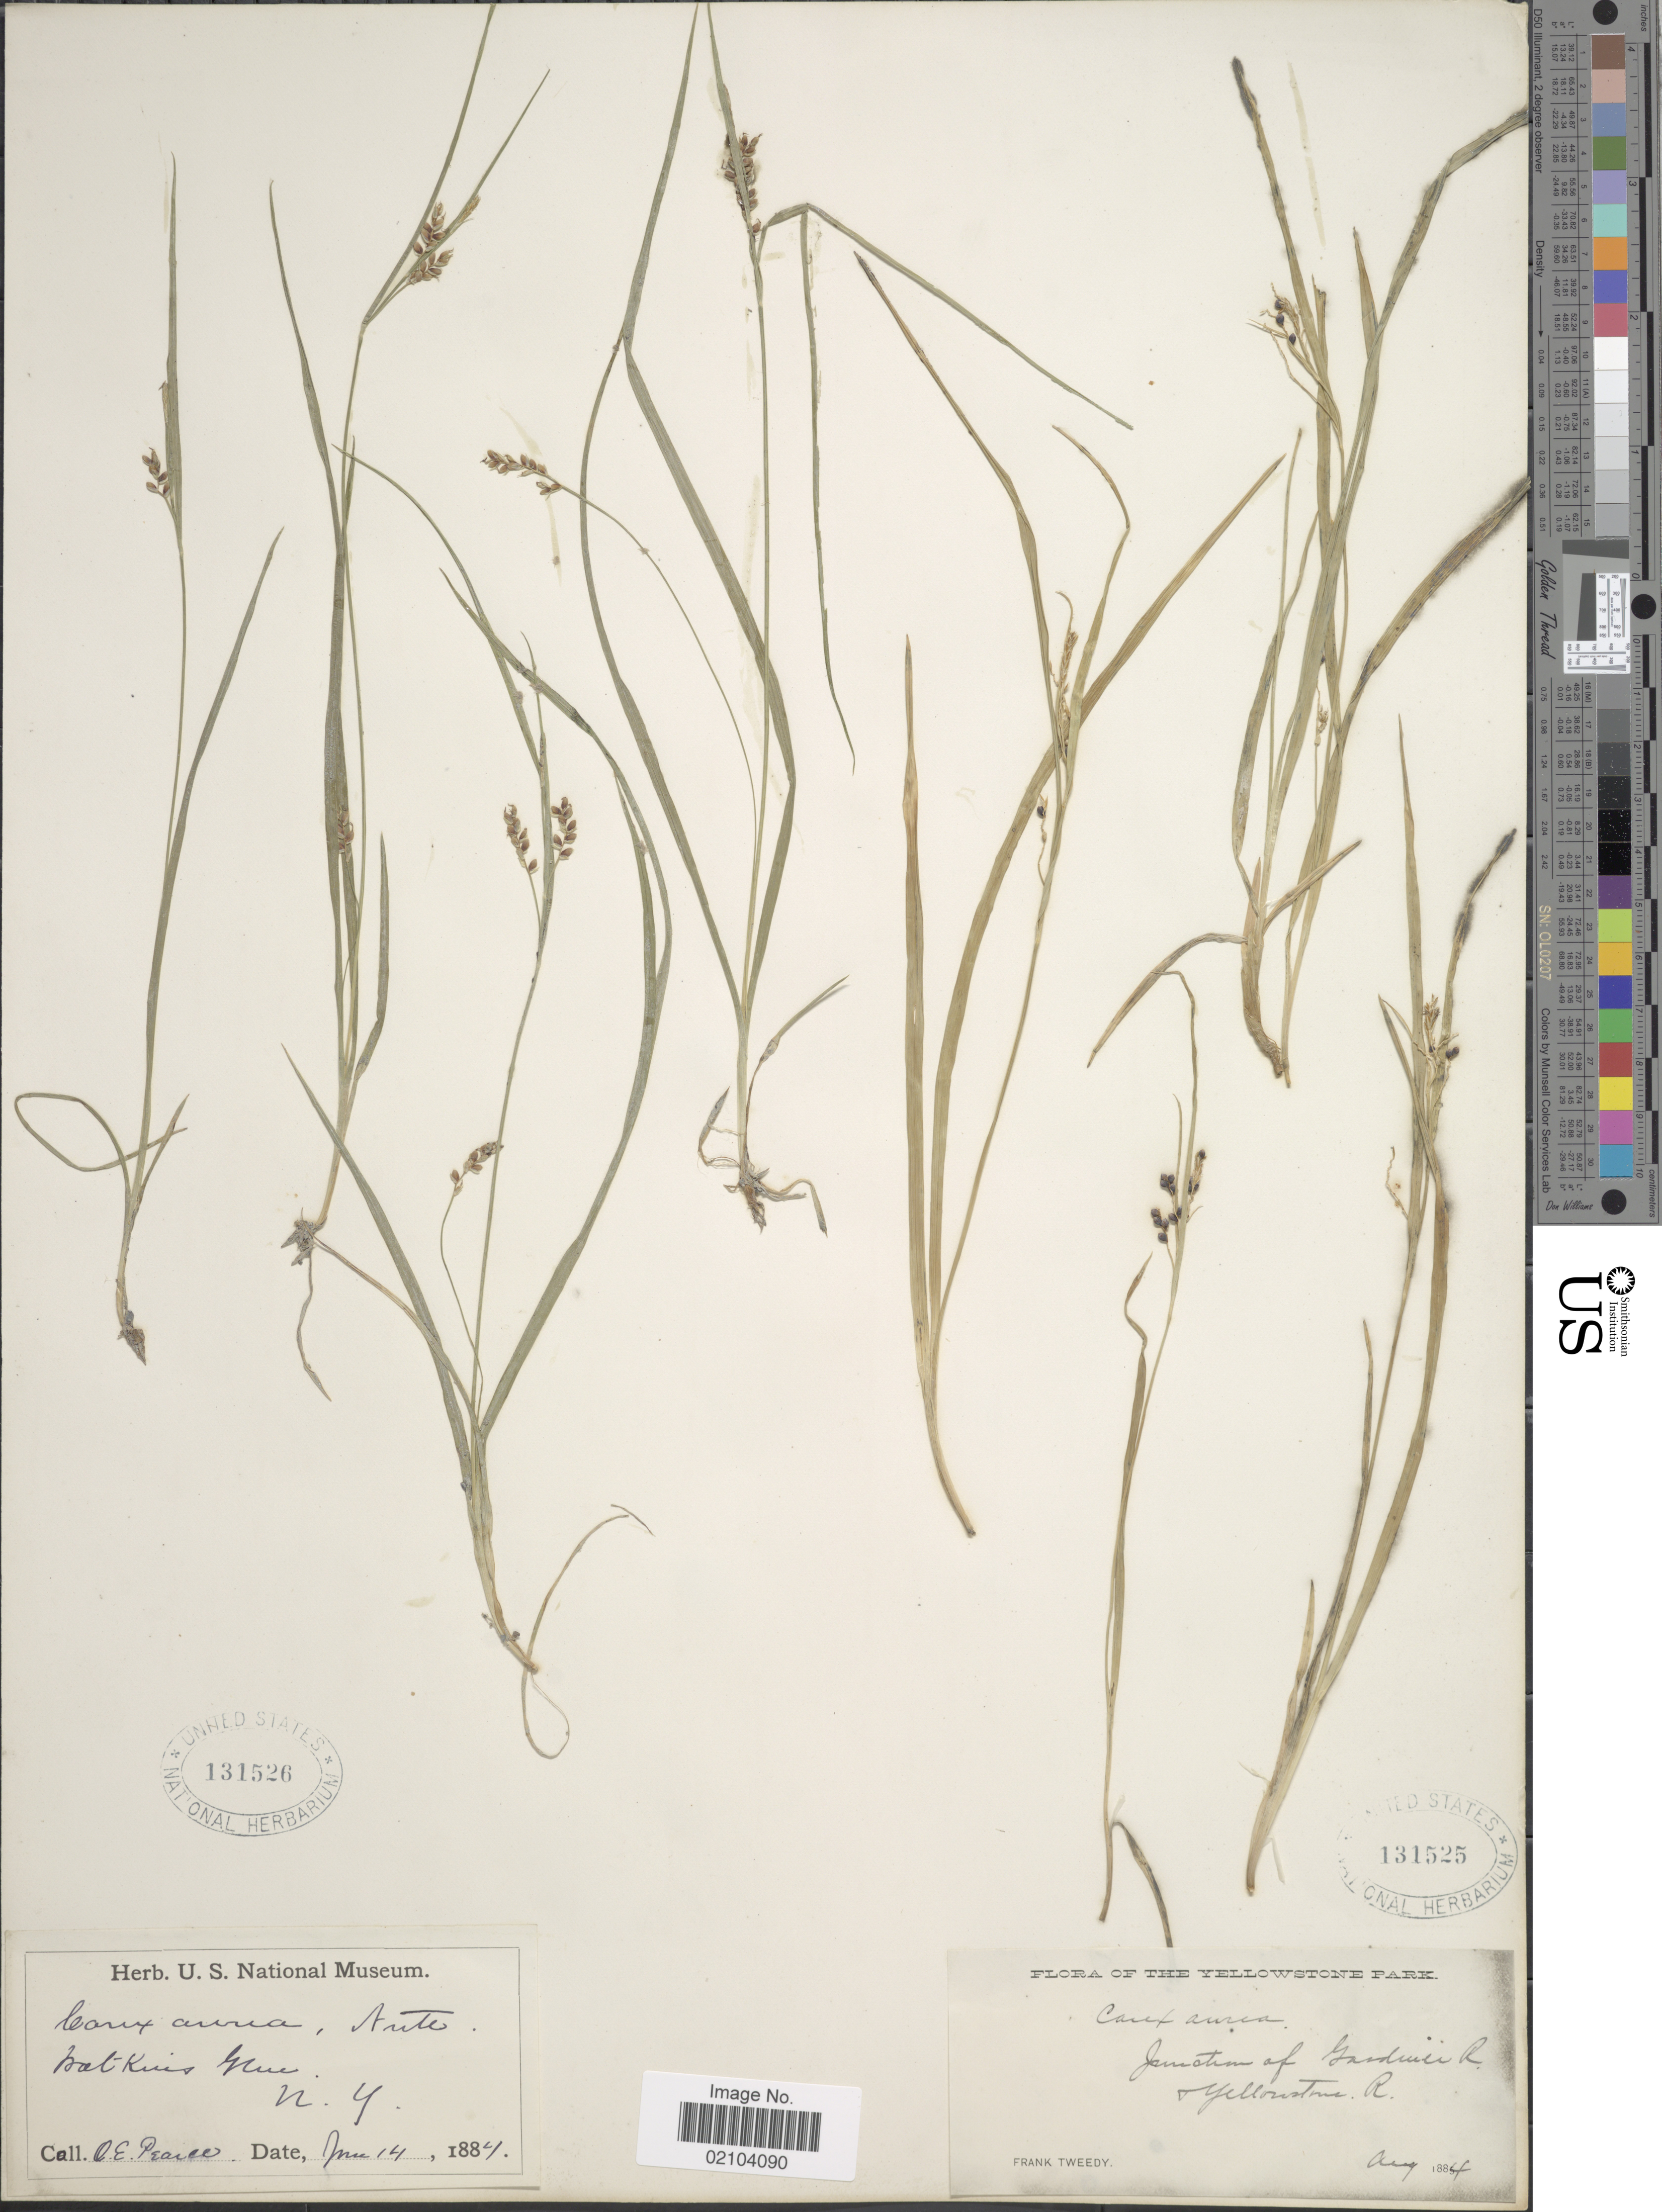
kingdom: Plantae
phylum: Tracheophyta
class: Liliopsida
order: Poales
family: Cyperaceae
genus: Carex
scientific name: Carex aurea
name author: Nutt.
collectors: O. E. Pearce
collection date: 1884-06-14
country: United States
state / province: New York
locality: Watkins Glen.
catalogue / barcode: US 131526